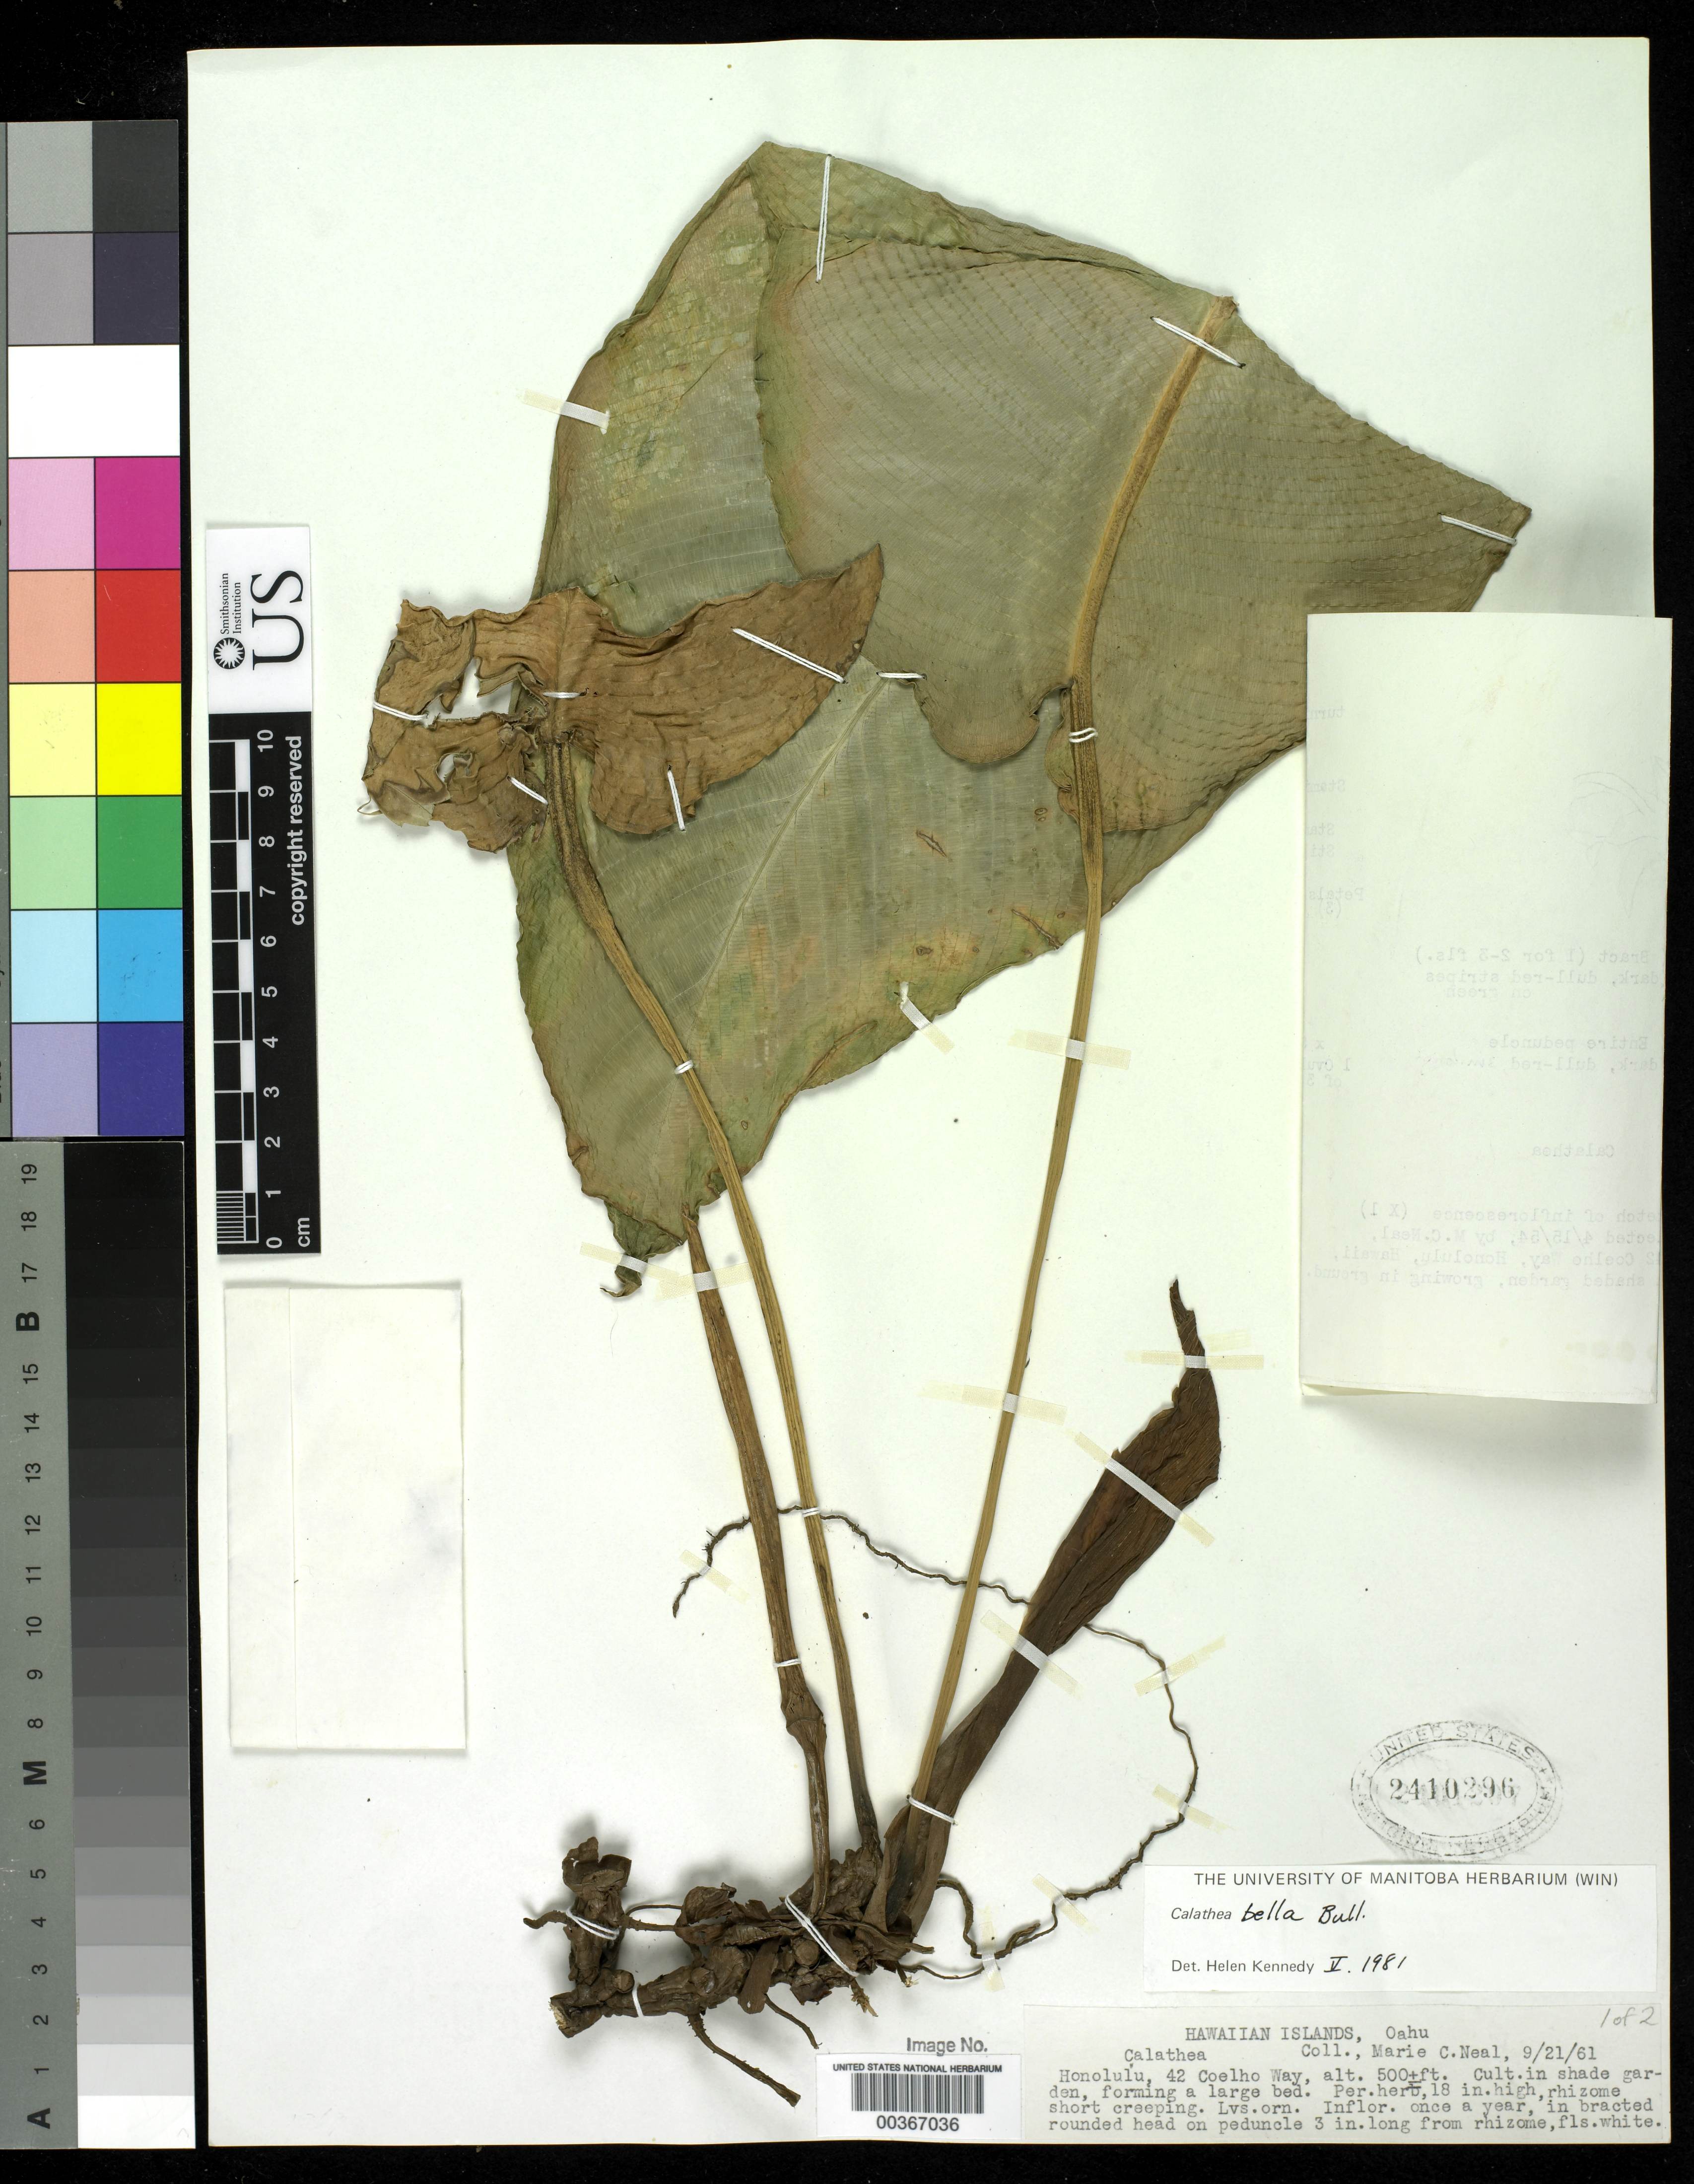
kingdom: Plantae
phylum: Tracheophyta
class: Liliopsida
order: Zingiberales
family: Marantaceae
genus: Calathea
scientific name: Calathea bella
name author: (W. Bull) Regel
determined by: Kennedy, Helen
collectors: W. Ning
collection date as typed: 21 Sep 1961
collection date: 1961-09-21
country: United States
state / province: Hawaii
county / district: Maui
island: Maui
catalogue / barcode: US 2410296